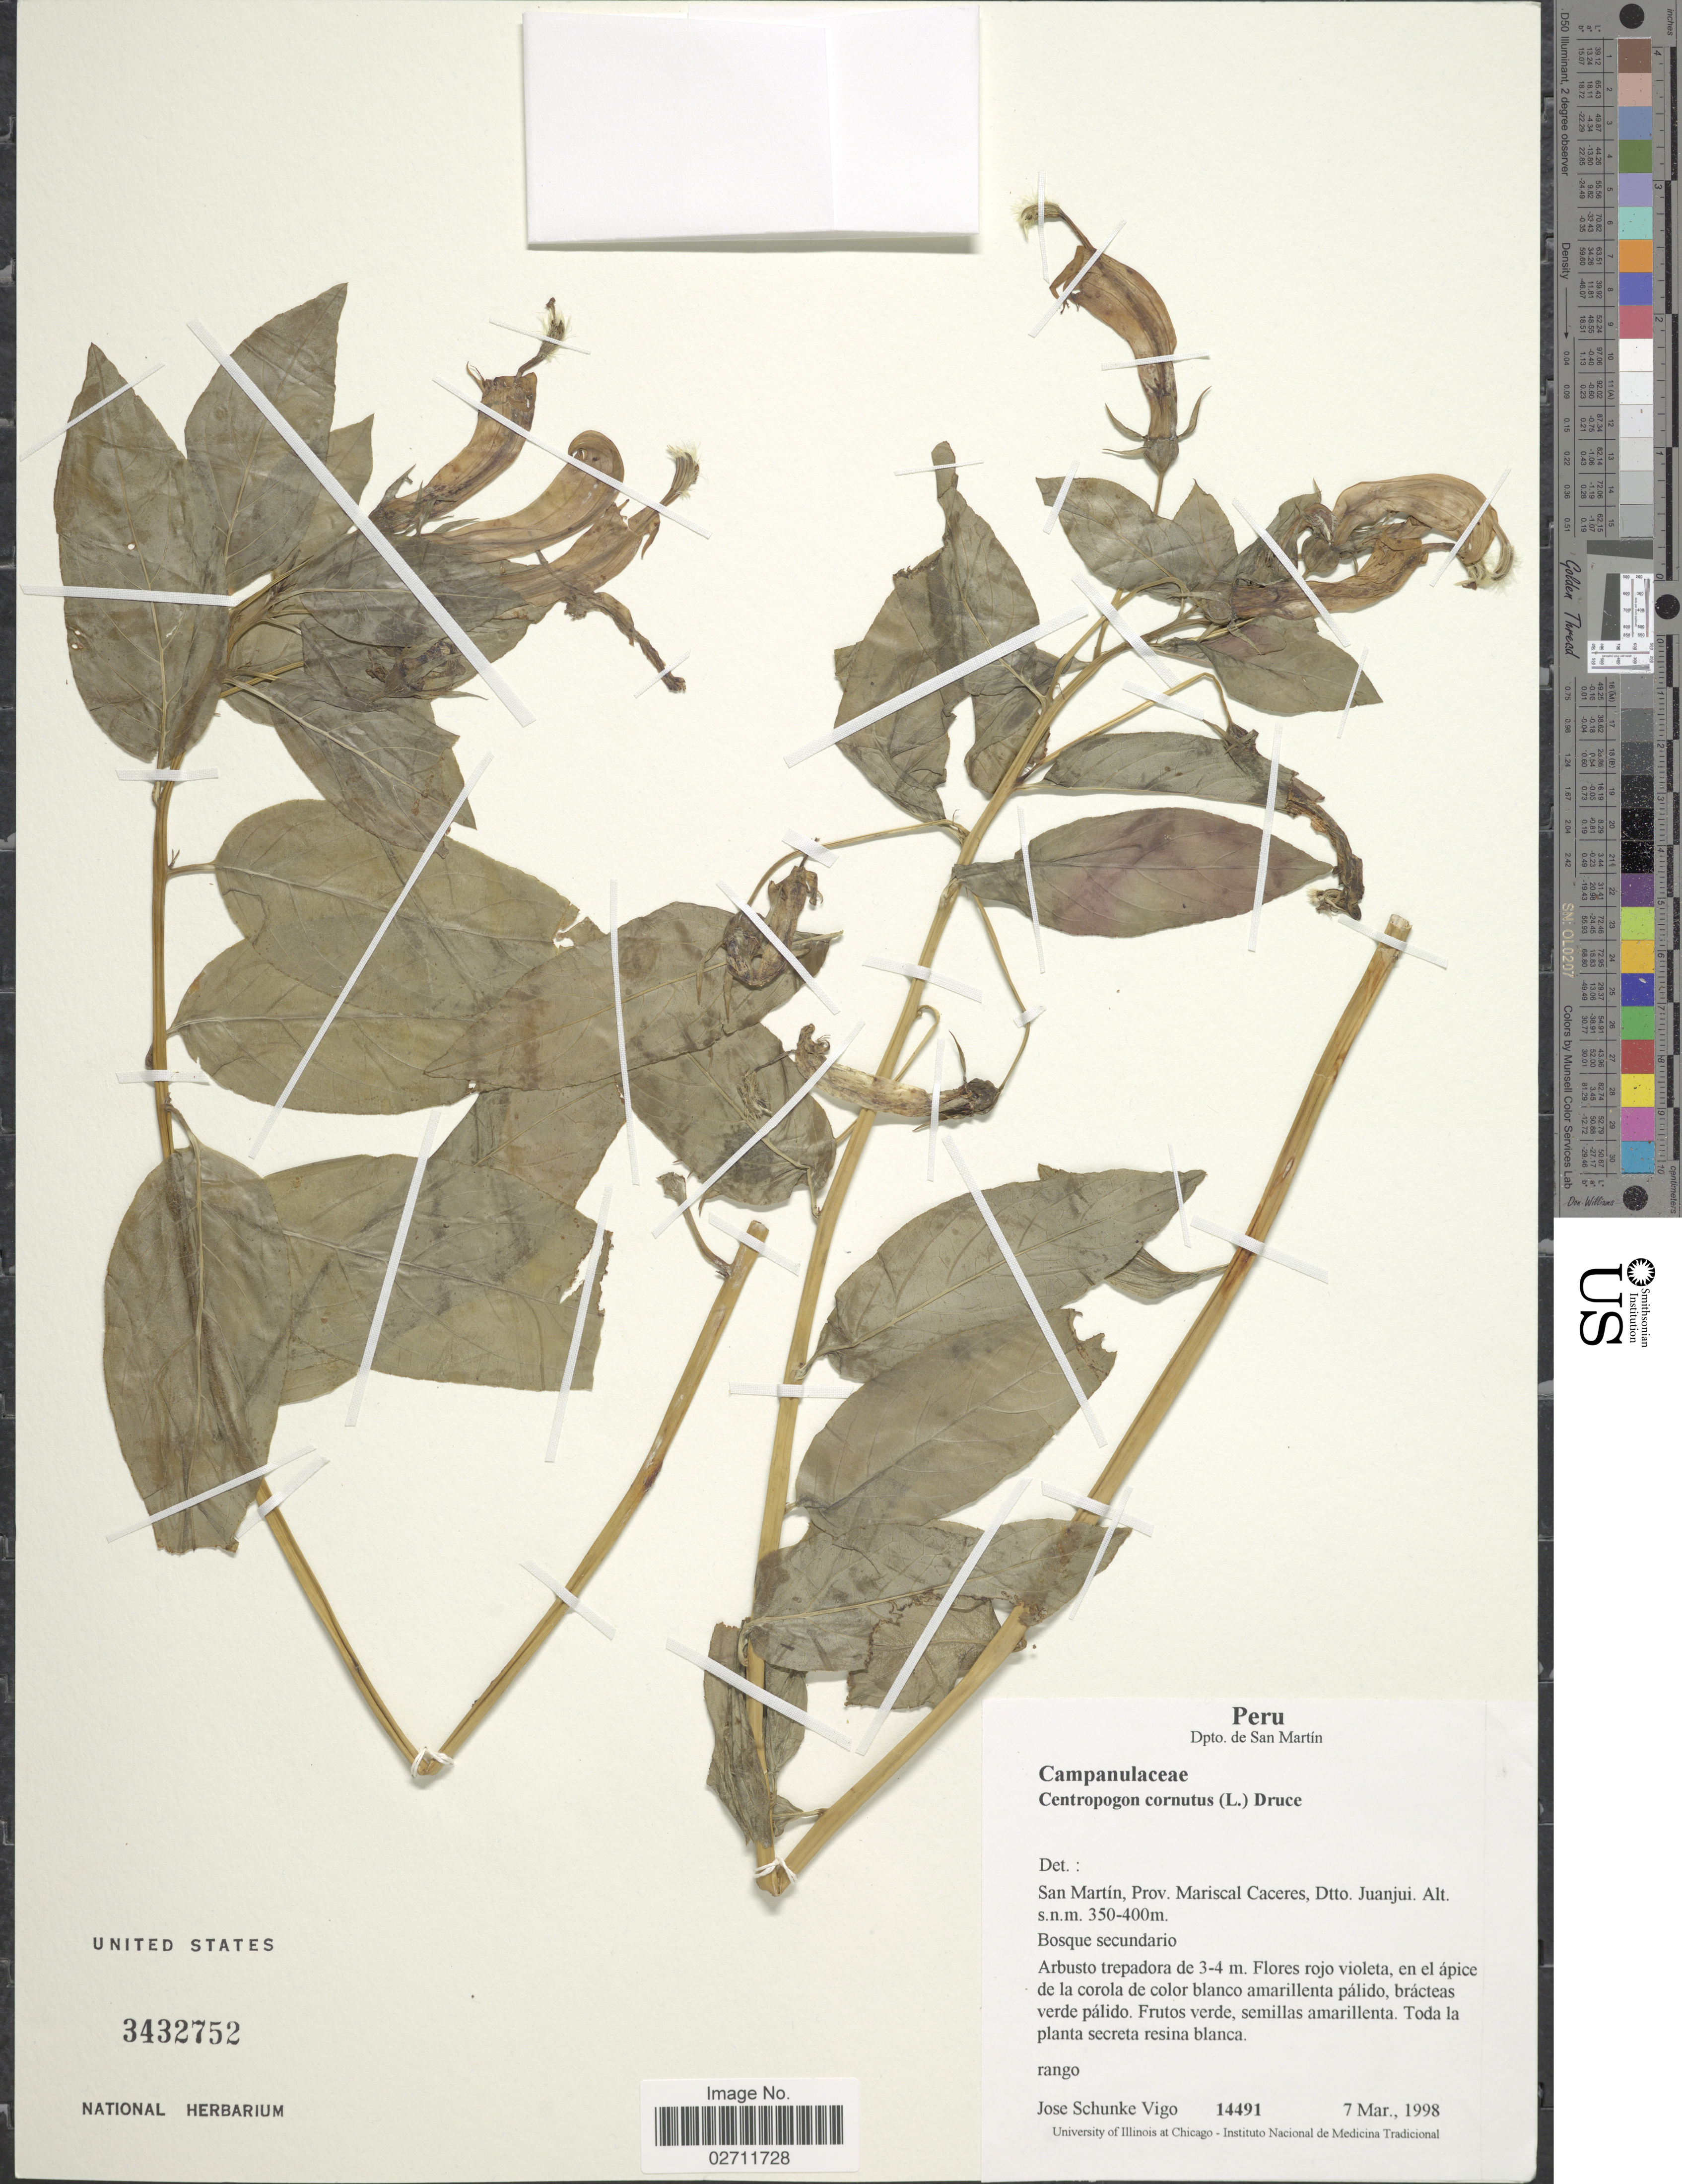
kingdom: Plantae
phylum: Tracheophyta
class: Magnoliopsida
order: Asterales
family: Campanulaceae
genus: Centropogon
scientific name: Centropogon cornutus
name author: (L.) Druce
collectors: J. Schunke Vigo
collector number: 14491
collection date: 1998-03-07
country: Peru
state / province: San Martín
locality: San Martin, Prov. Mariscal Caceres, Dtto. Juanjui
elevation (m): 350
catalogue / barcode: US 3432752